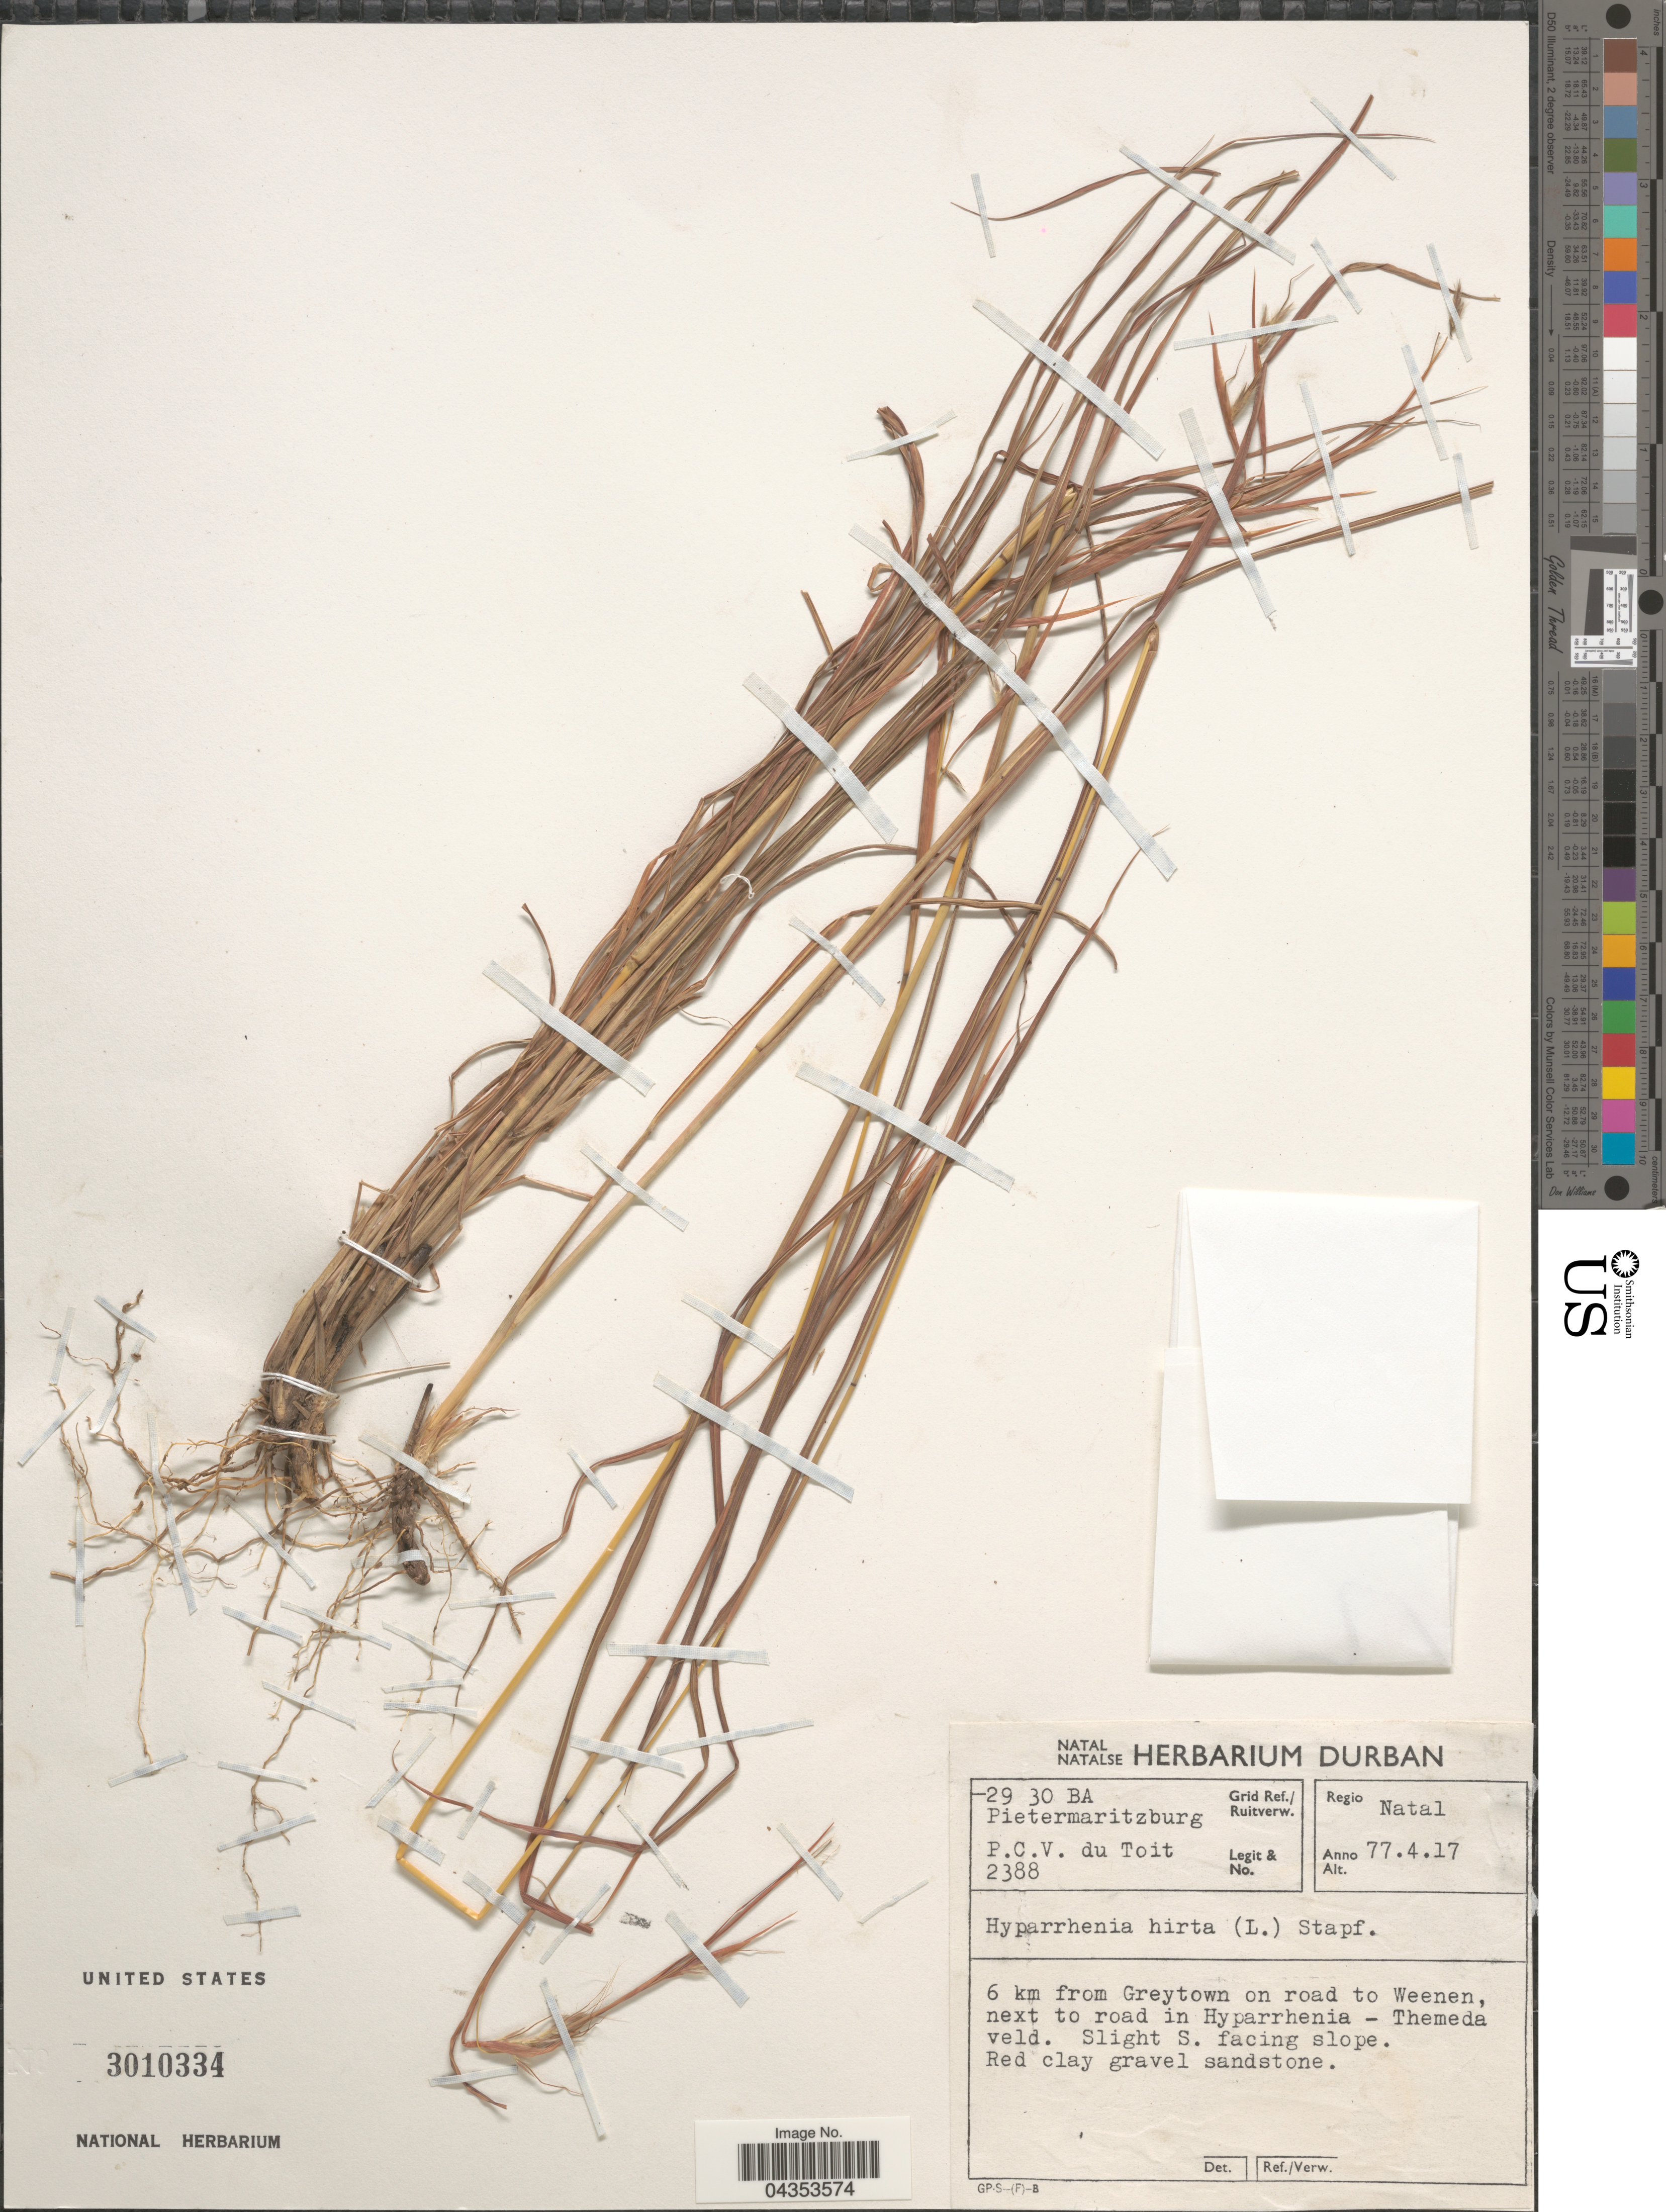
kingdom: Plantae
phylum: Tracheophyta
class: Liliopsida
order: Poales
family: Poaceae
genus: Hyparrhenia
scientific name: Hyparrhenia hirta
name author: (L.) Stapf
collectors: P. Du Toit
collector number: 2388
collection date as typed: Transcribed d/m/y: 17/4/77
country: South Africa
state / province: KwaZulu-Natal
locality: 29 30 BA Pietermaritzburg Grid Ref./Ruitverw. Regio Natal. 6 km from Greytown on road to Weenen, next to road in Hyparrhenia-Themeda veld. Slight S. facing slope.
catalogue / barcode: US 3010334